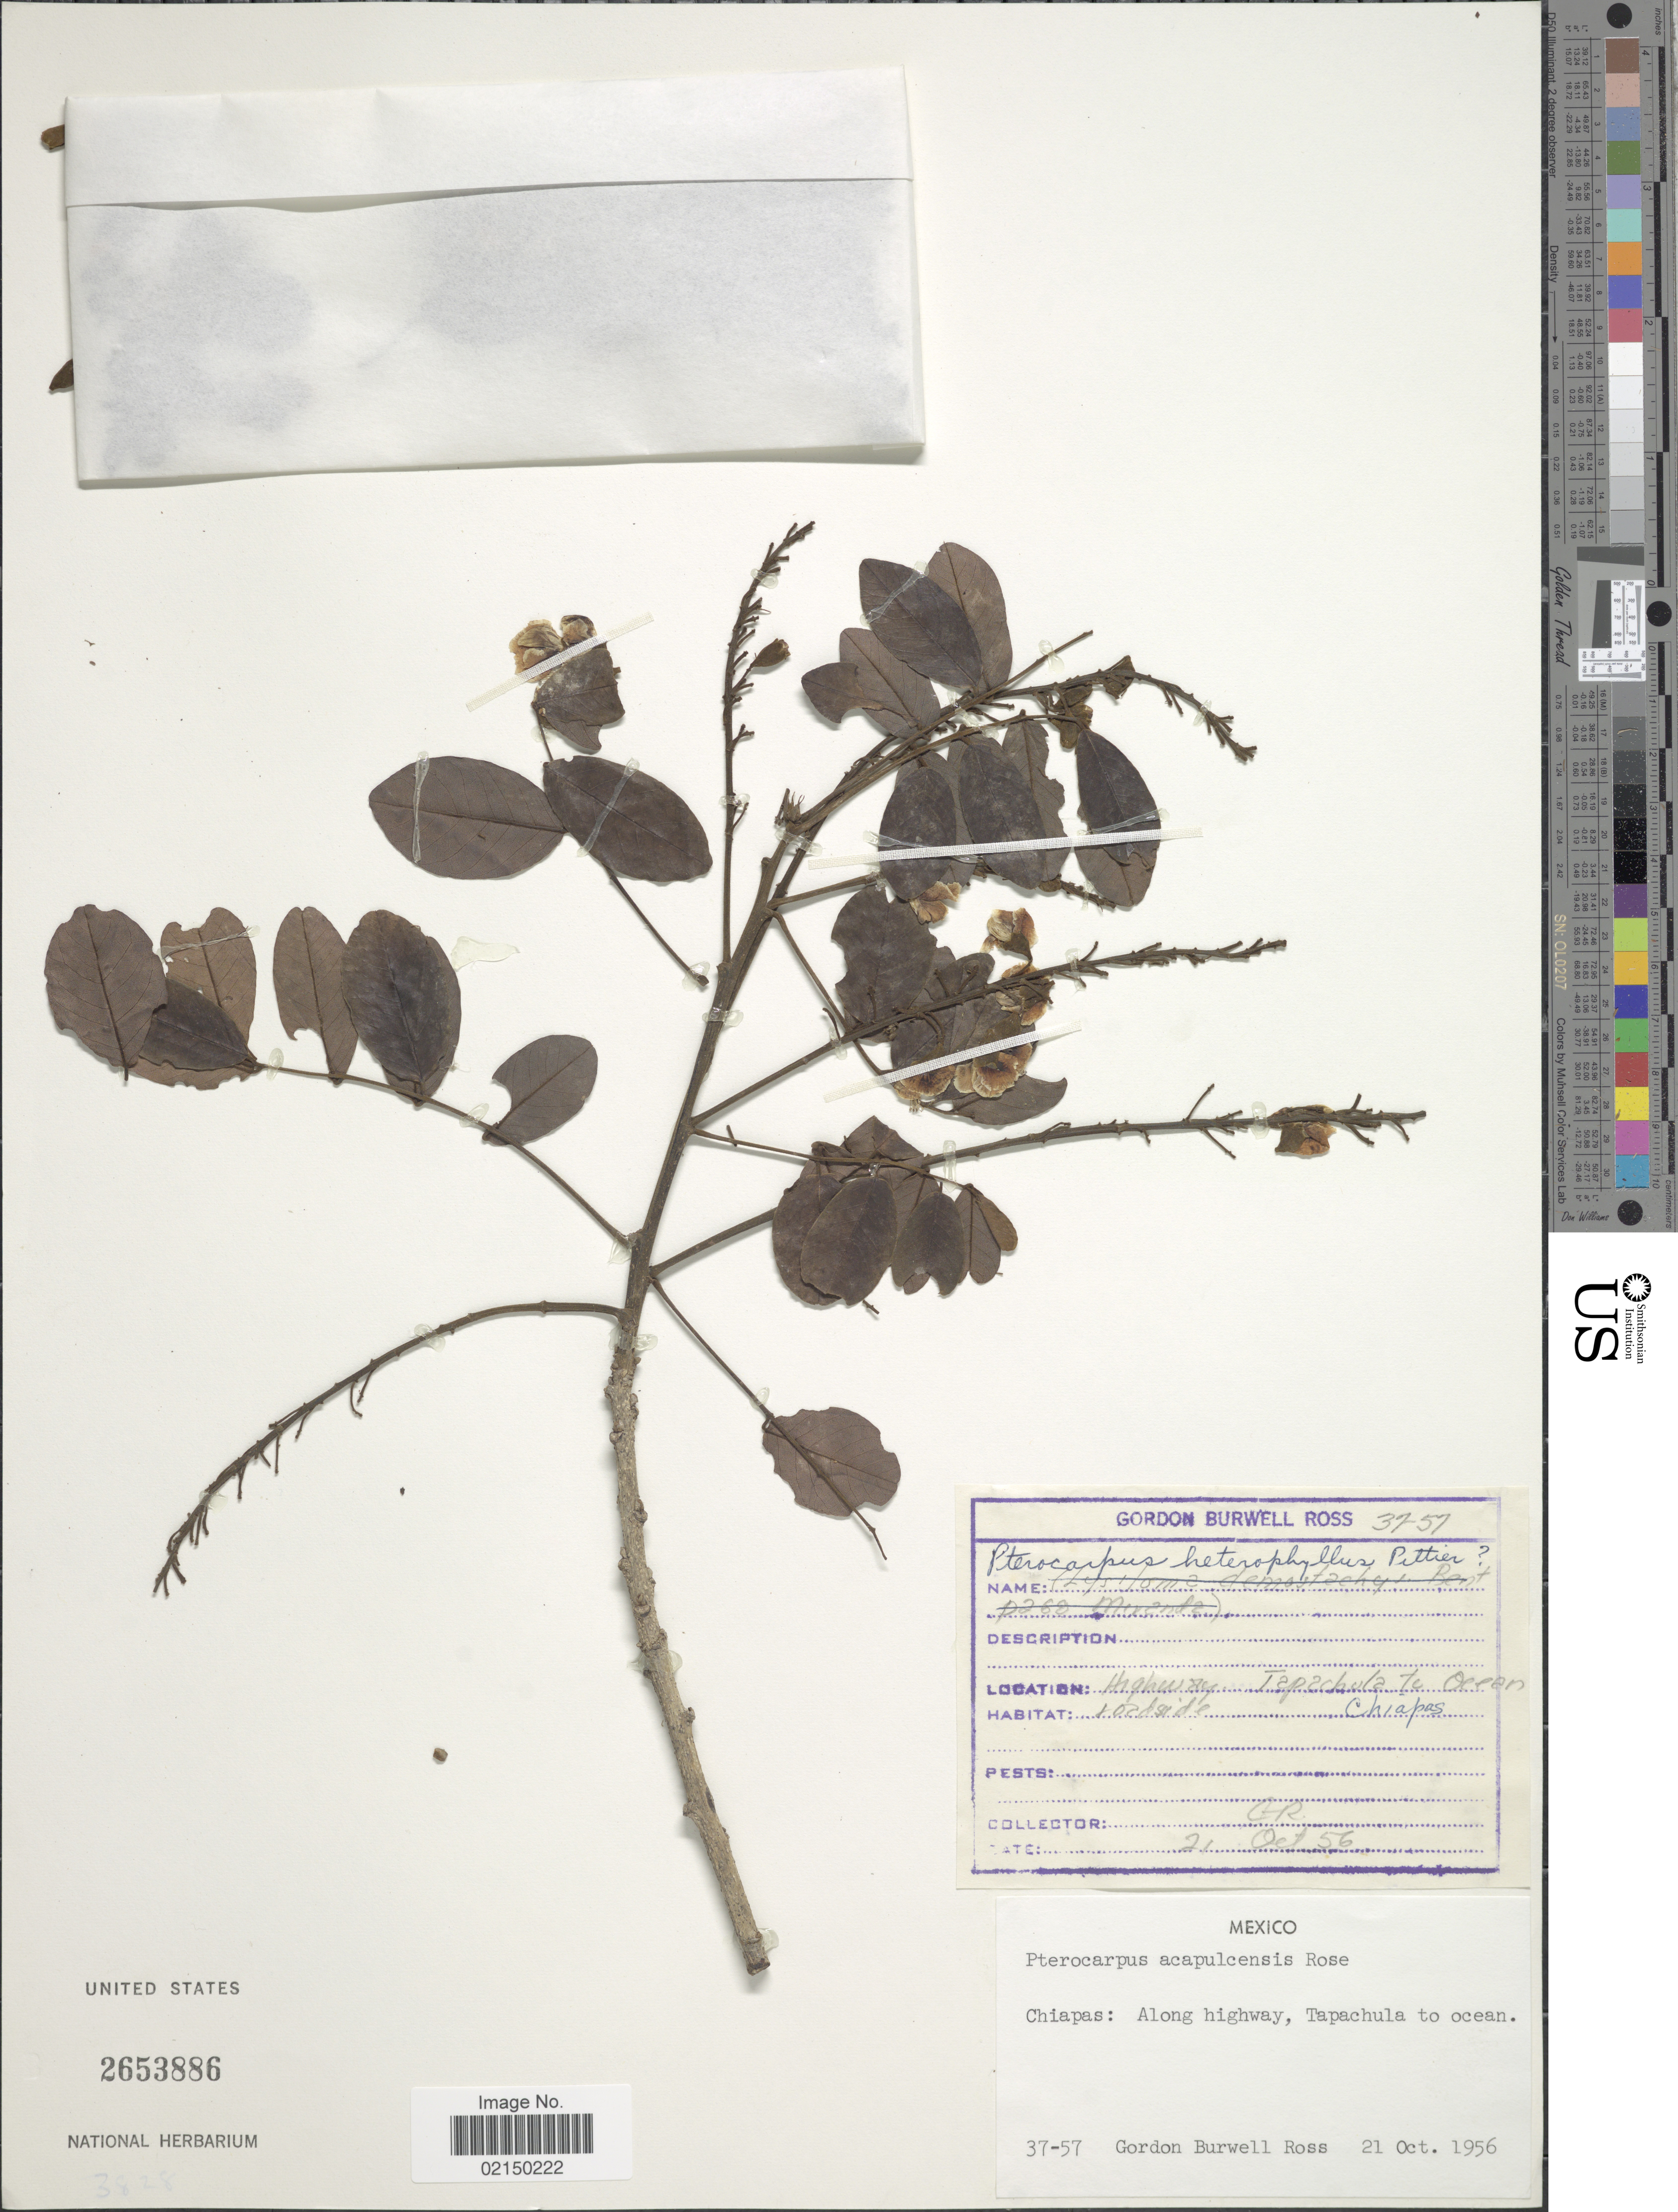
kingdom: Plantae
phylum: Tracheophyta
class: Magnoliopsida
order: Fabales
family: Fabaceae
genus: Pterocarpus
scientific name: Pterocarpus acapulcensis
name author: Rose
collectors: G. B. Ross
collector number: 37-57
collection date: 1956-10-21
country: Mexico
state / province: Chiapas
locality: Along Highway, Tapuchula to ocean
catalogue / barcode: US 2653886